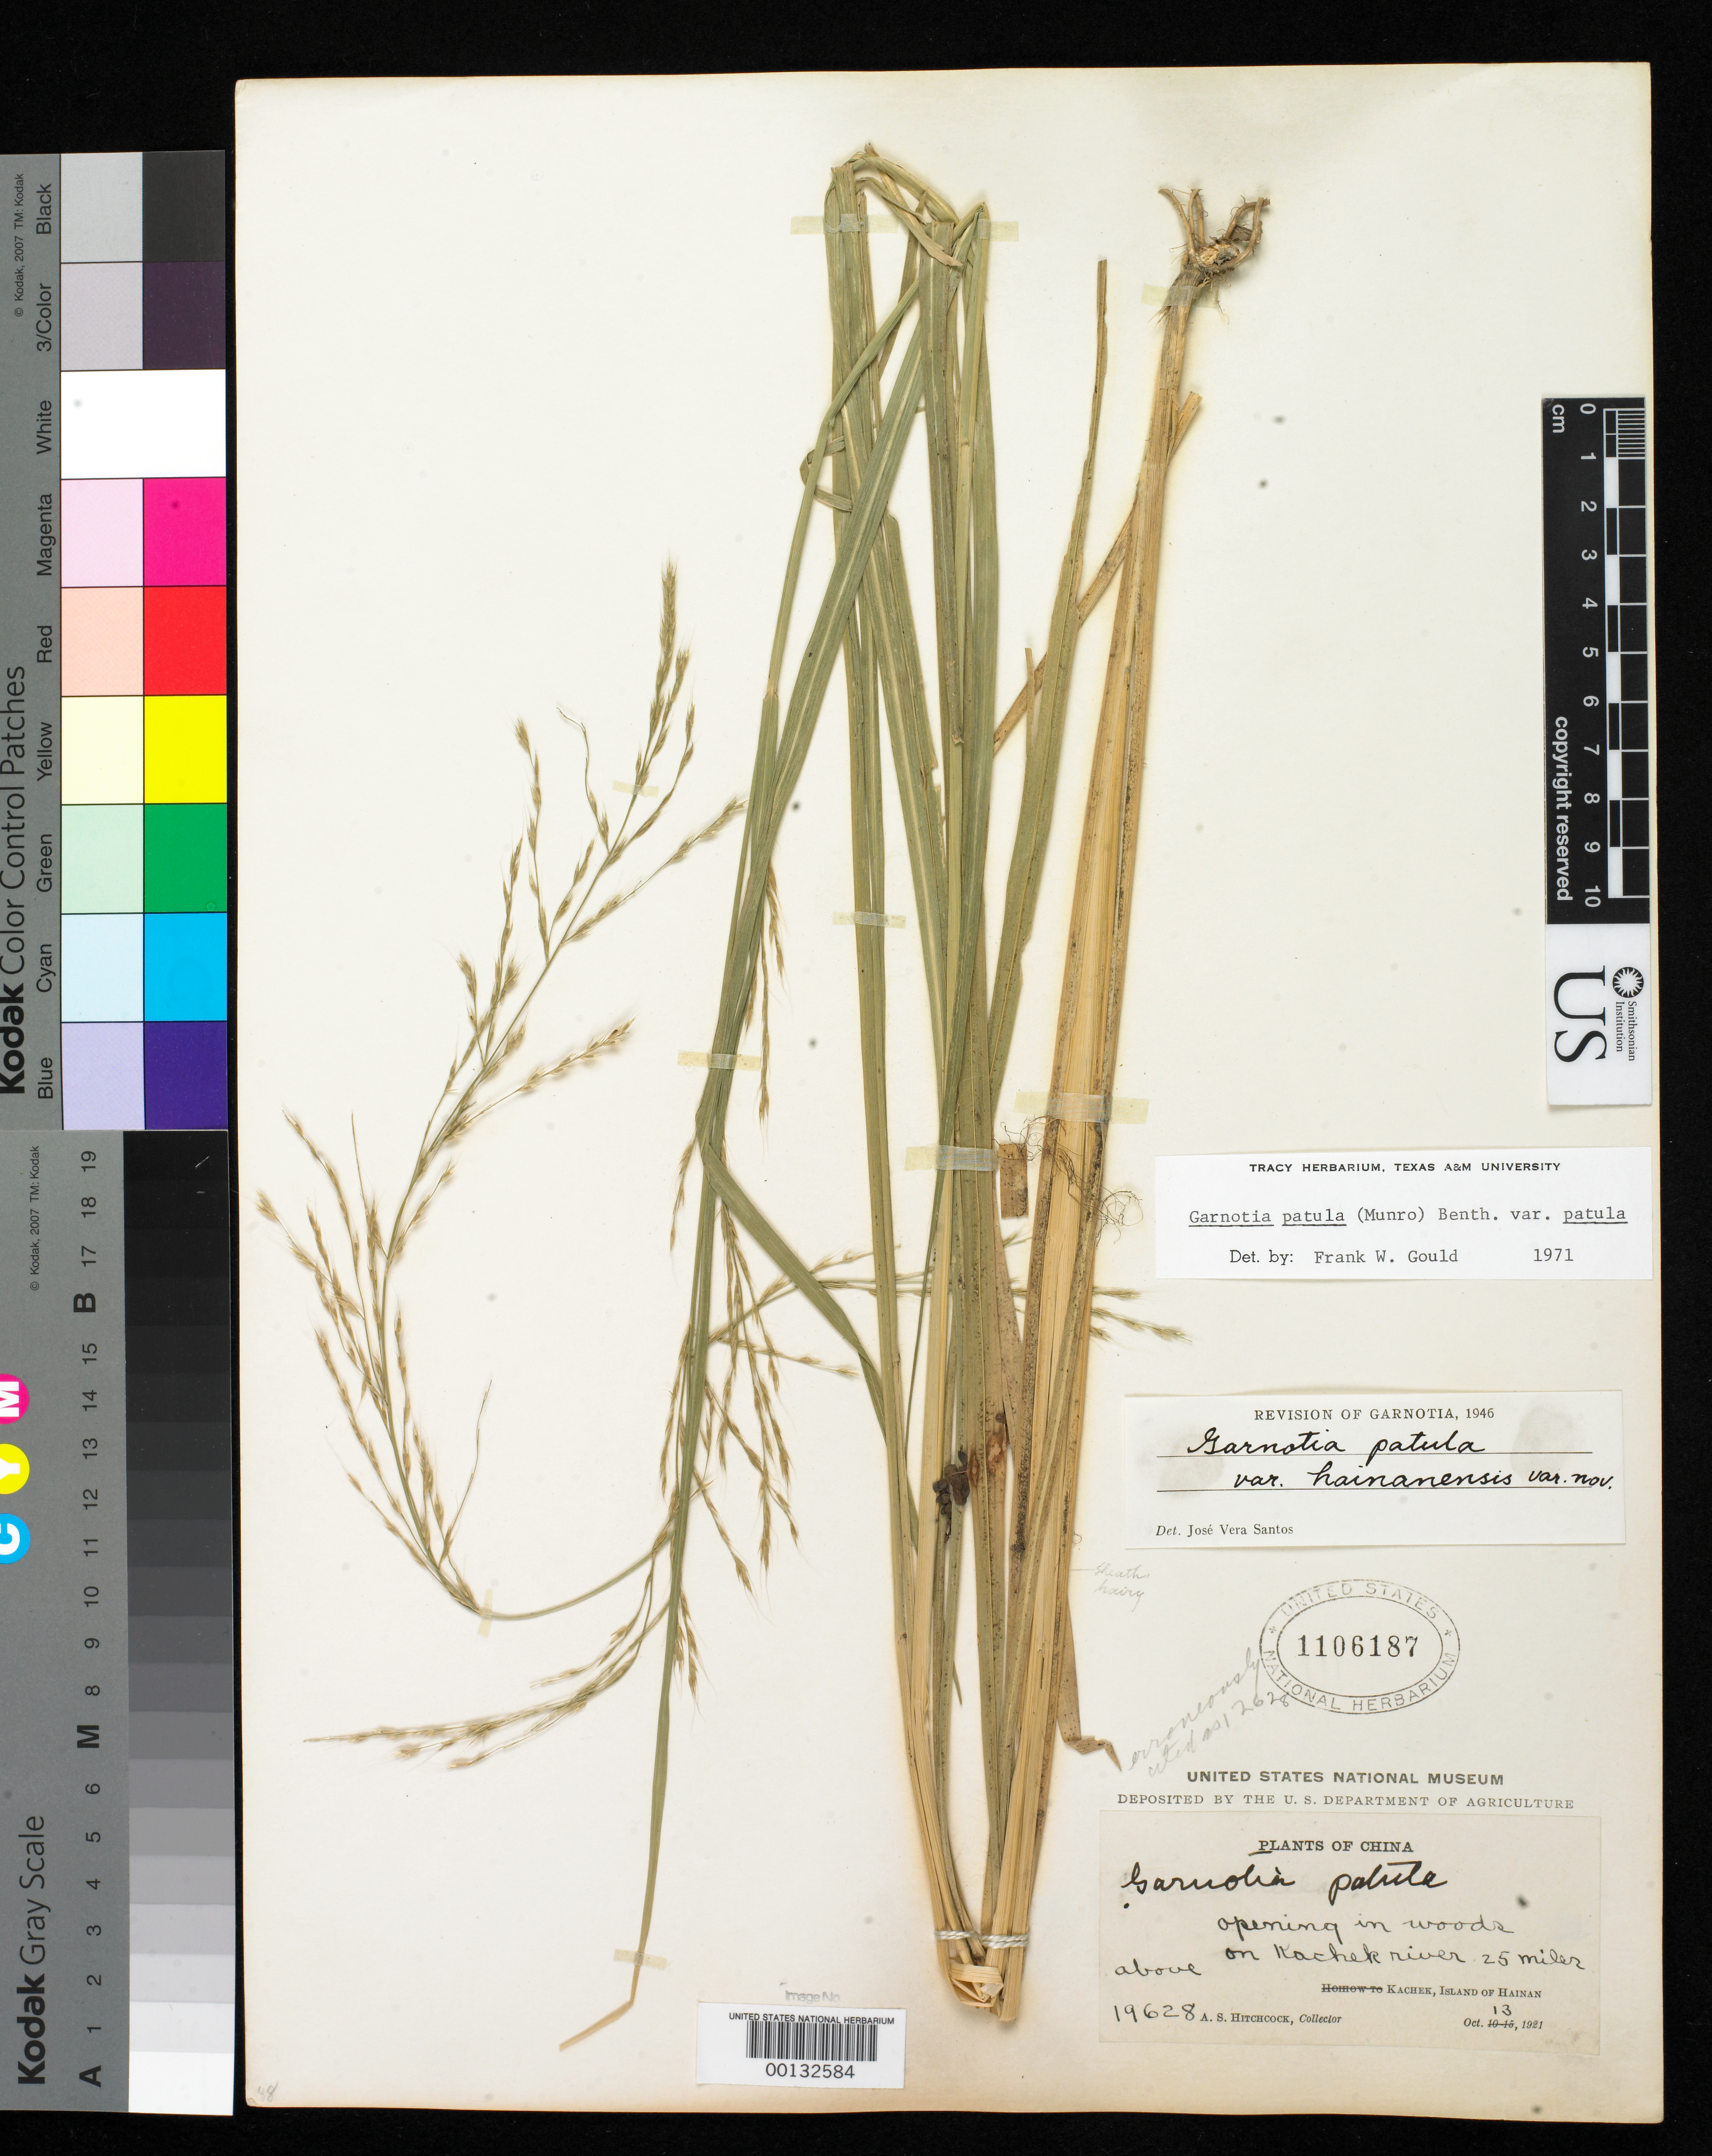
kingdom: Plantae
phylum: Tracheophyta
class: Liliopsida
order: Poales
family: Poaceae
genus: Garnotia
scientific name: Garnotia patula var. hainanensis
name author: Santos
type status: Isotype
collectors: A. S. Hitchcock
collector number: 12628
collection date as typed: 13 Oct 1950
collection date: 1950-10-13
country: China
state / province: Hainan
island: Hainan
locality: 25 miles above Kachek.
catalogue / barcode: US 1106187